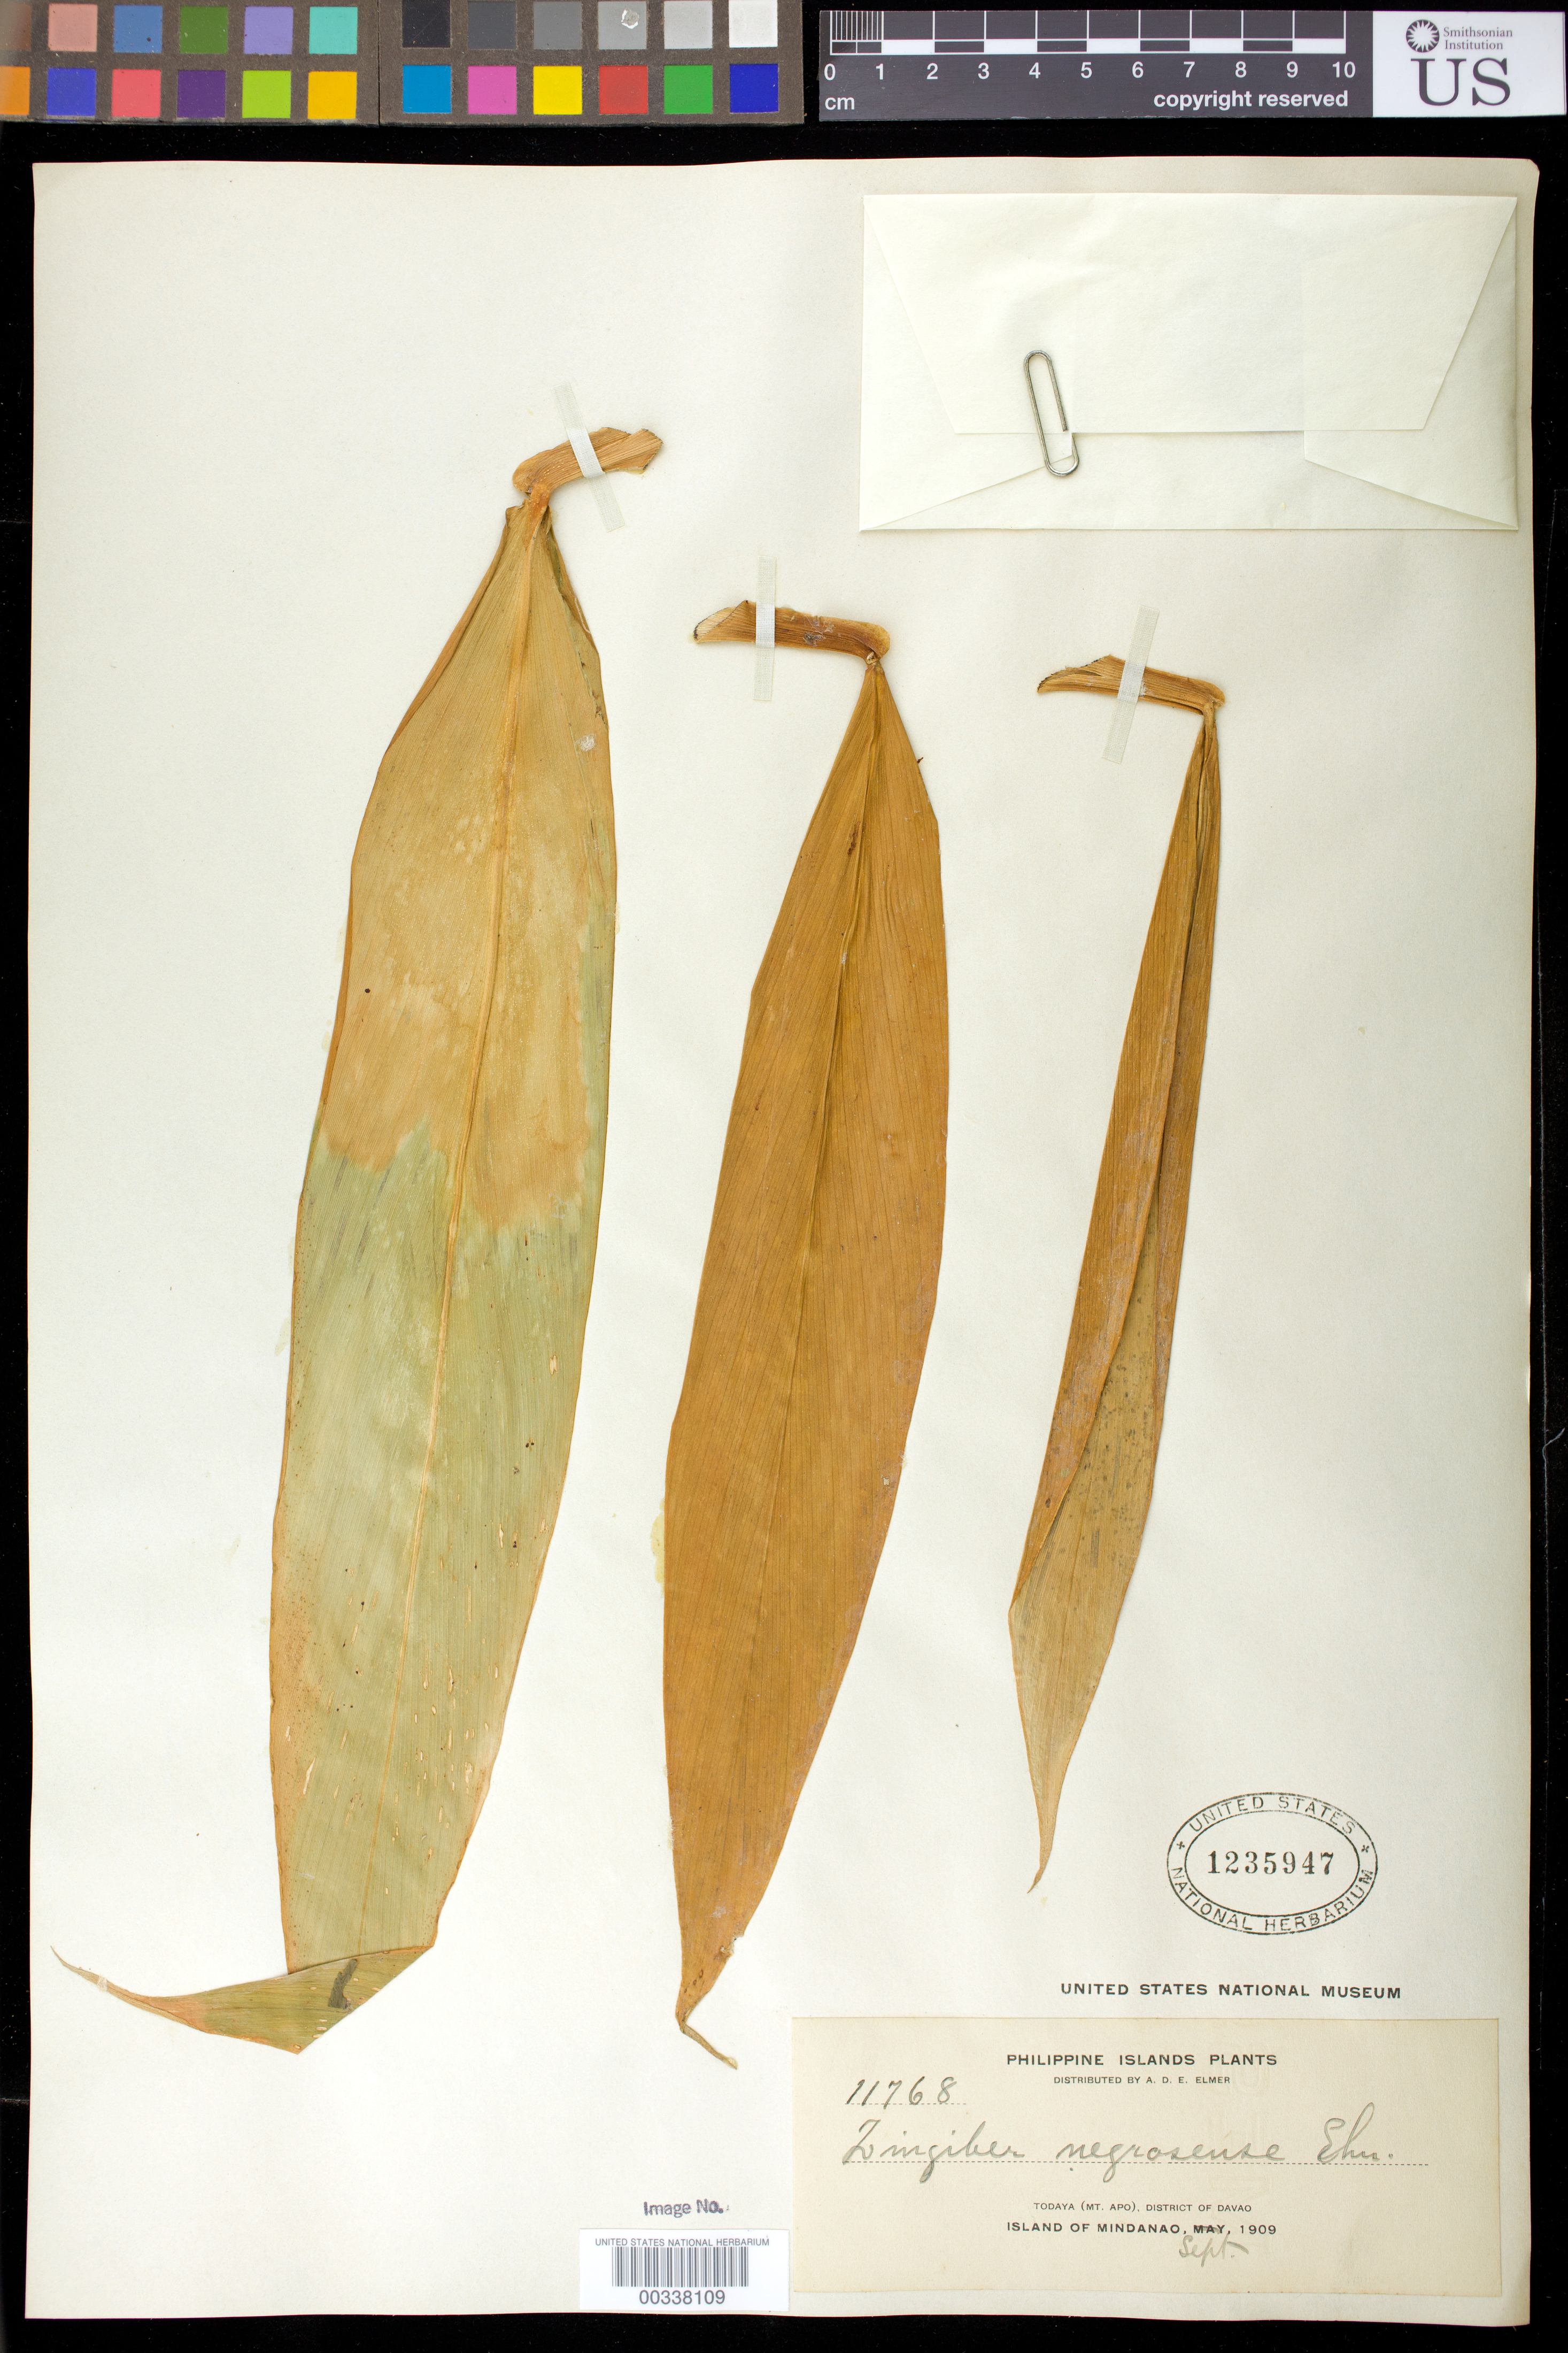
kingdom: Plantae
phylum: Tracheophyta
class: Liliopsida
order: Zingiberales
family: Zingiberaceae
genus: Zingiber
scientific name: Zingiber negrosense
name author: Elmer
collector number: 11768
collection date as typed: Sep 1909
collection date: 1909-09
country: Philippines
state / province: Davao / Soccsksargen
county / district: Cotabato del Norte / Davao del Sur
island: Mindanao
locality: Todaya (Mt. Apo), dist of Davao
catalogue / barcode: US 1235947